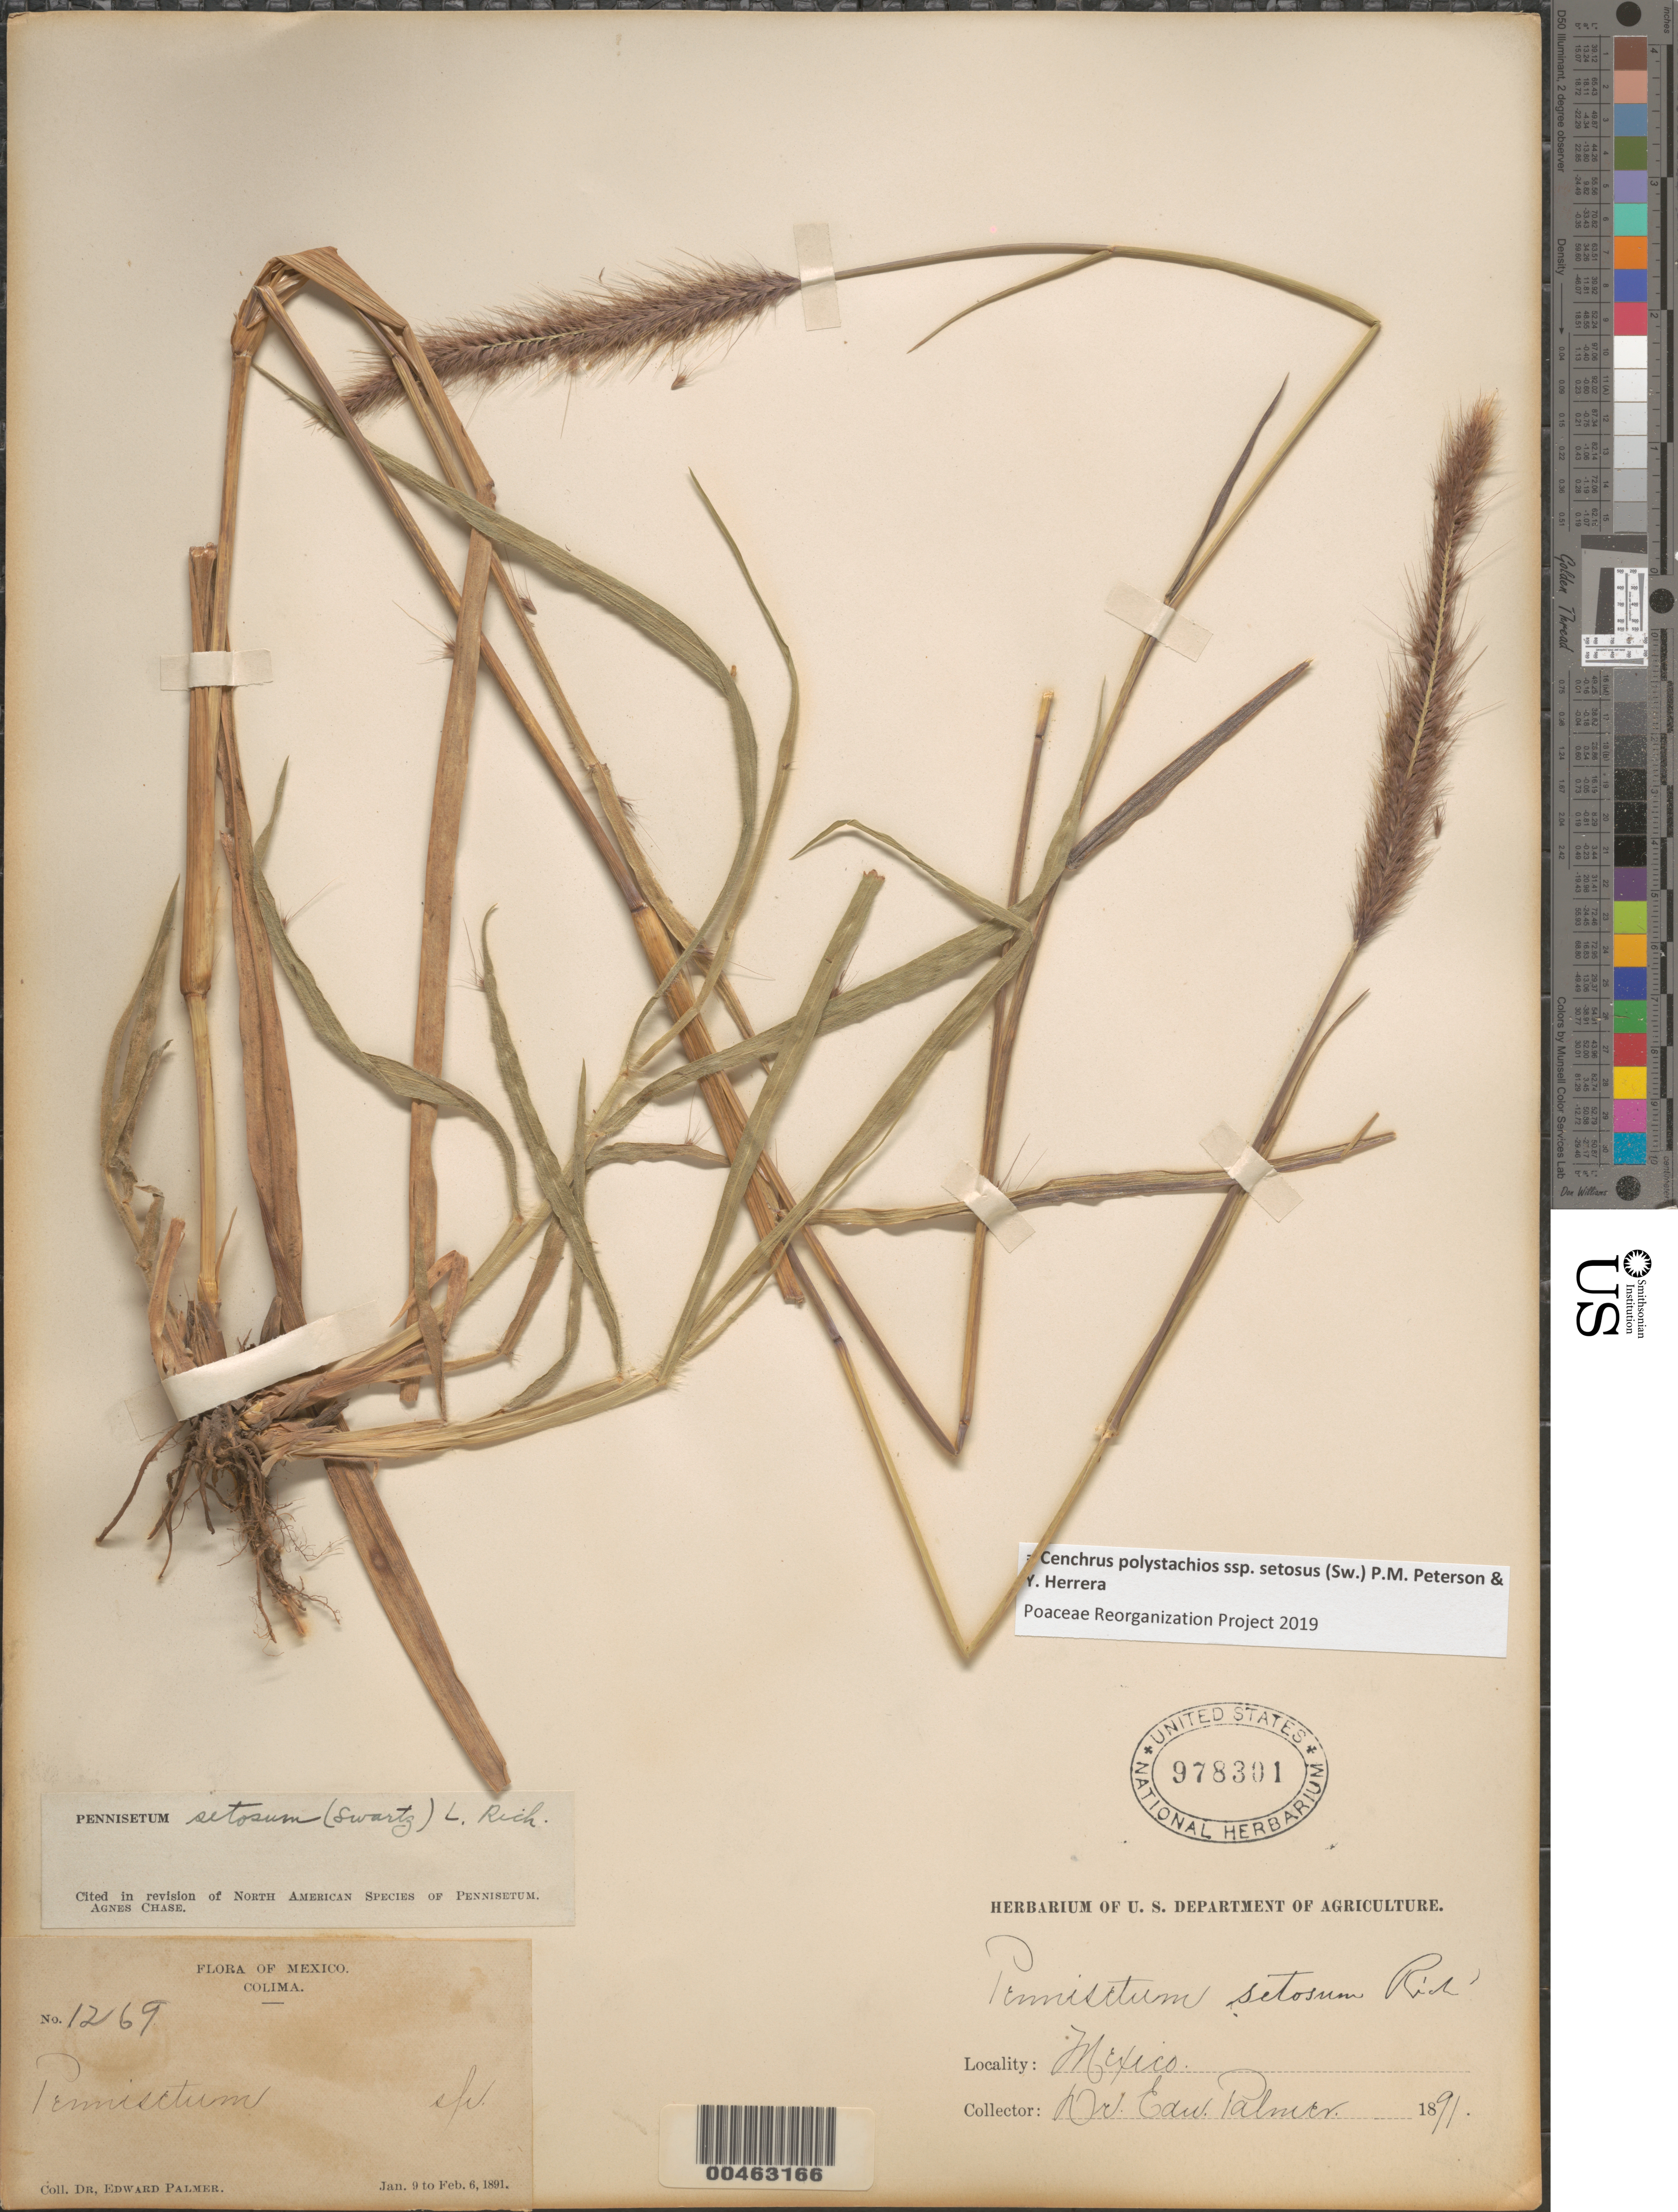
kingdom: Plantae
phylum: Tracheophyta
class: Liliopsida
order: Poales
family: Poaceae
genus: Cenchrus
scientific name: Cenchrus polystachios subsp. setosus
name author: (Sw.) P.M. Peterson & Y. Herrera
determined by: Poaceae Reorganization Project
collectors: E. Palmer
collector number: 1269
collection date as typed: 9 Jan 1891 to 6 Feb 1891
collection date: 1891-01-09/1891-02-06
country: Mexico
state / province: Colima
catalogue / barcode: US 978301